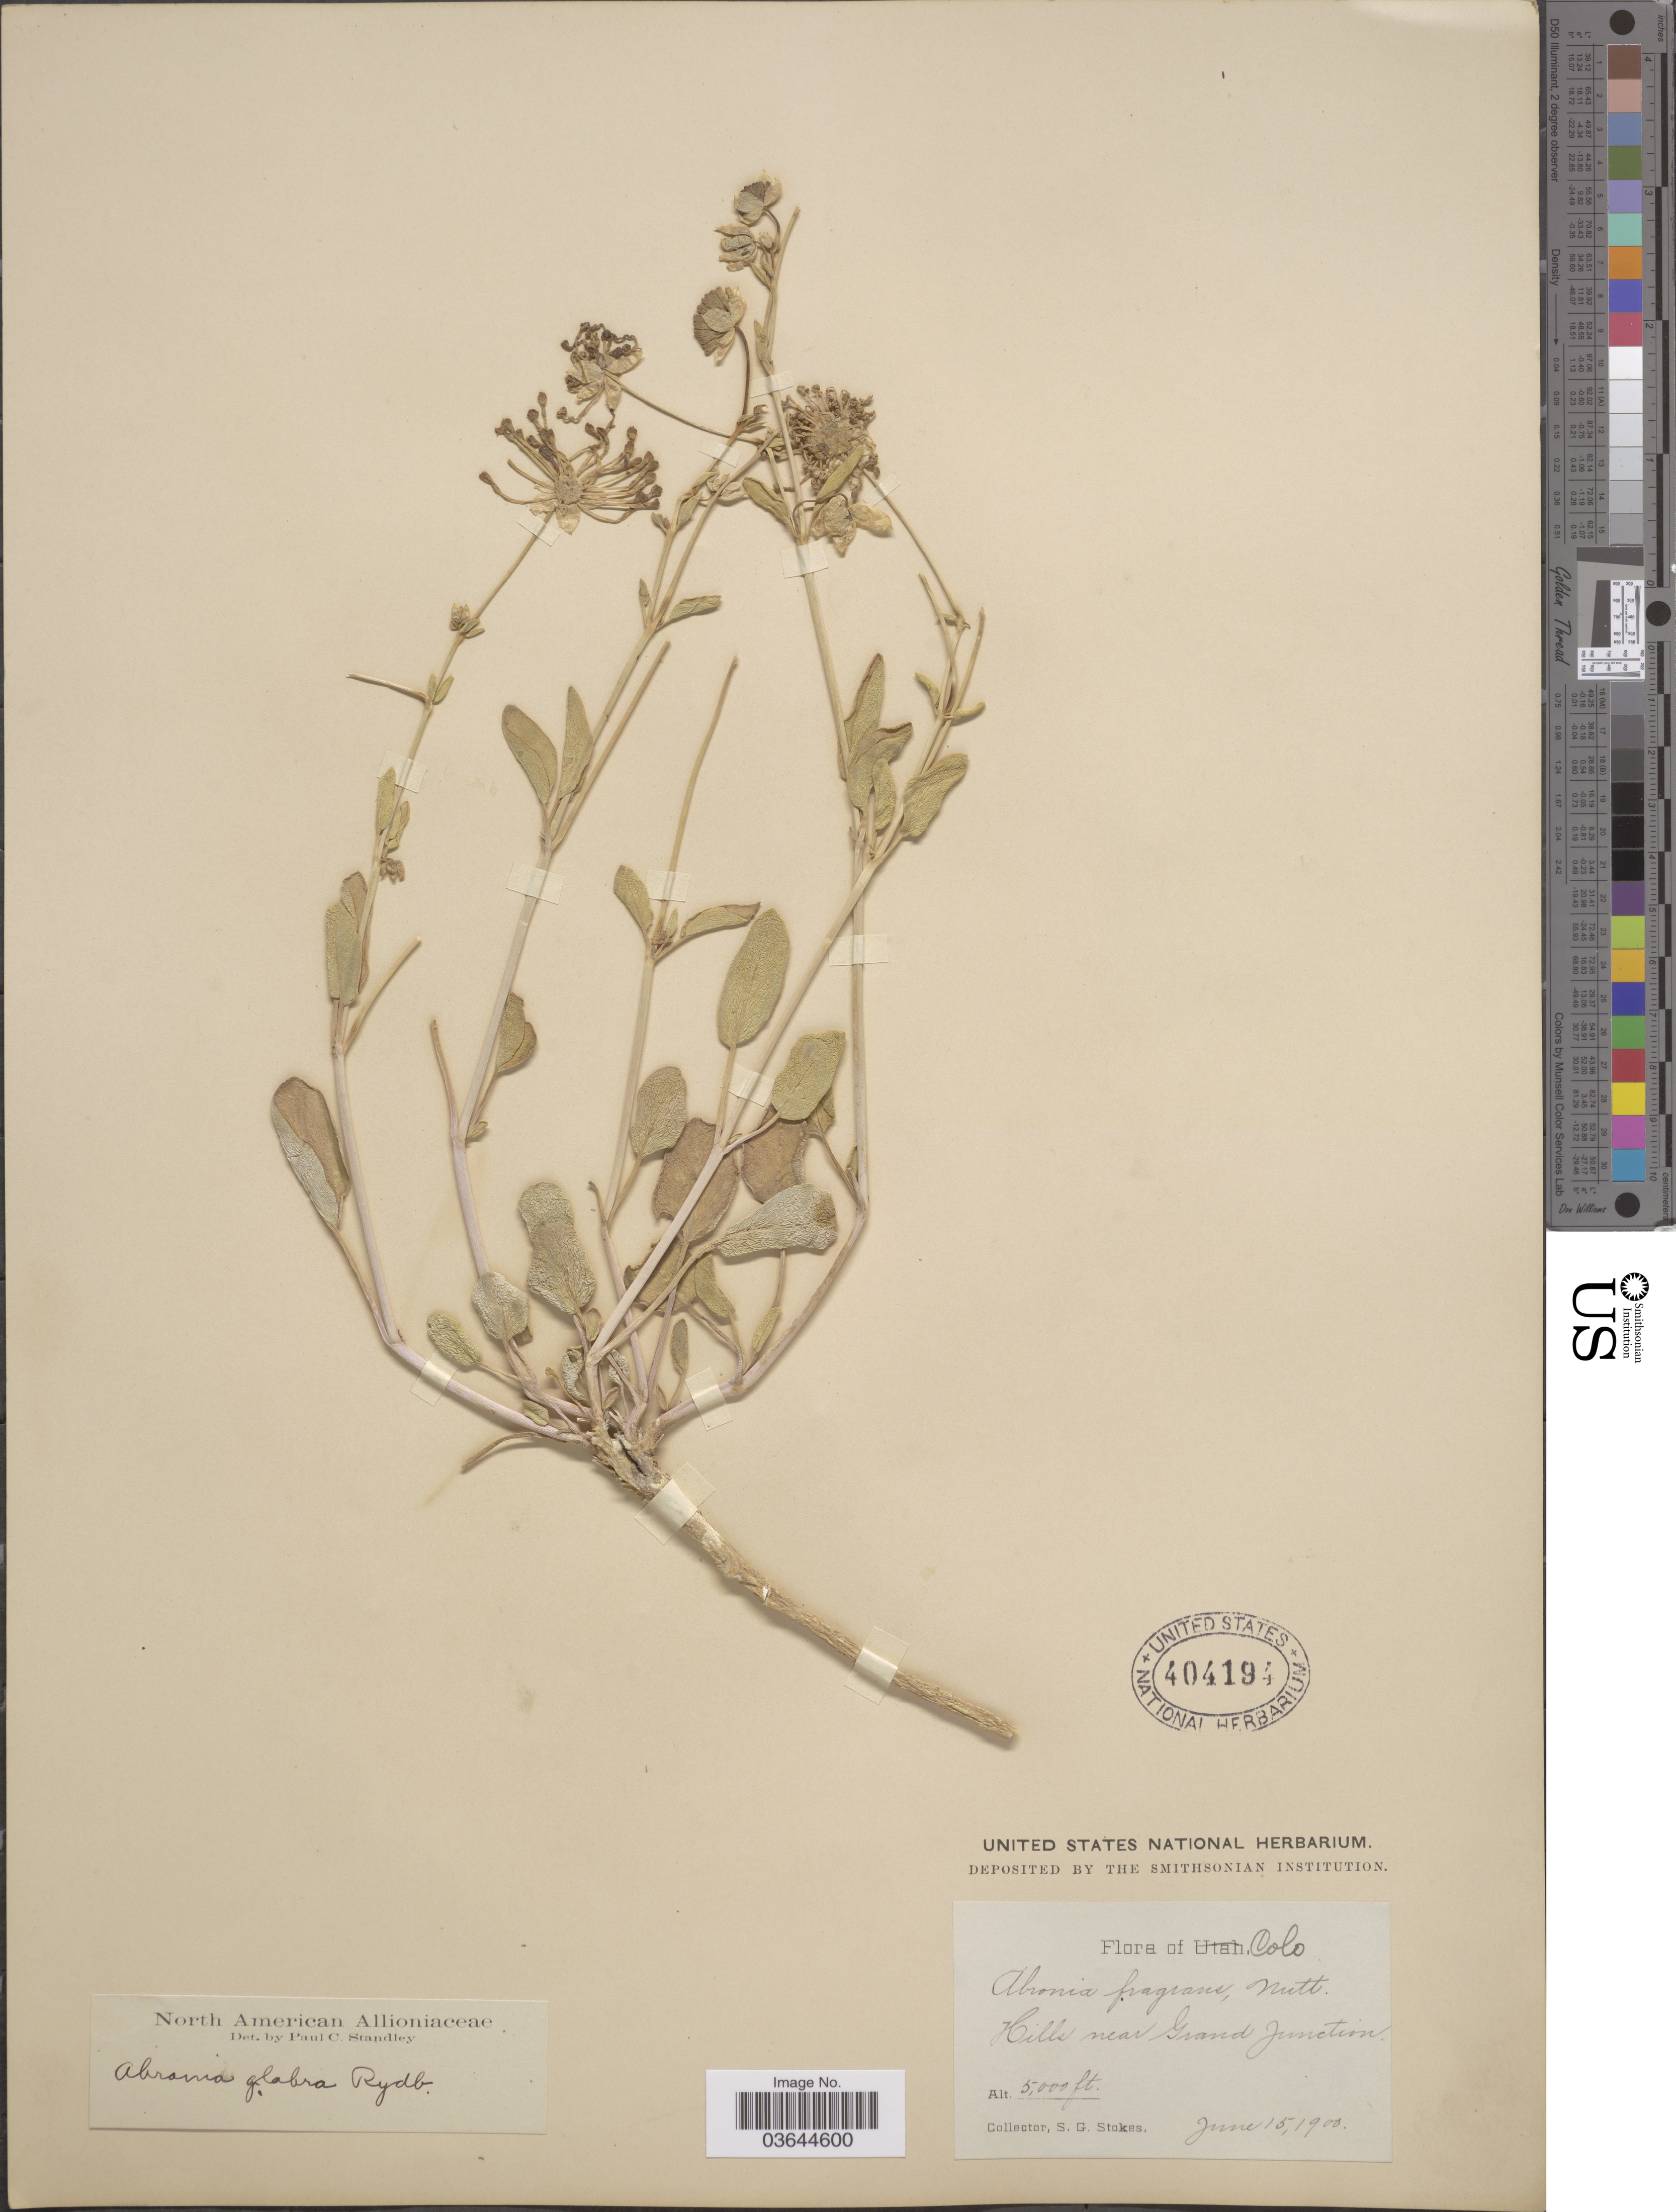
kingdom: Plantae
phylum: Tracheophyta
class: Magnoliopsida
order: Caryophyllales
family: Nyctaginaceae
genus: Abronia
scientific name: Abronia elliptica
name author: A. Nelson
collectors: S. G. Stokes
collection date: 1900-06-15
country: United States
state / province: Colorado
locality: Hills near Grand Junction.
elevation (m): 1524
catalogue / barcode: US 404194